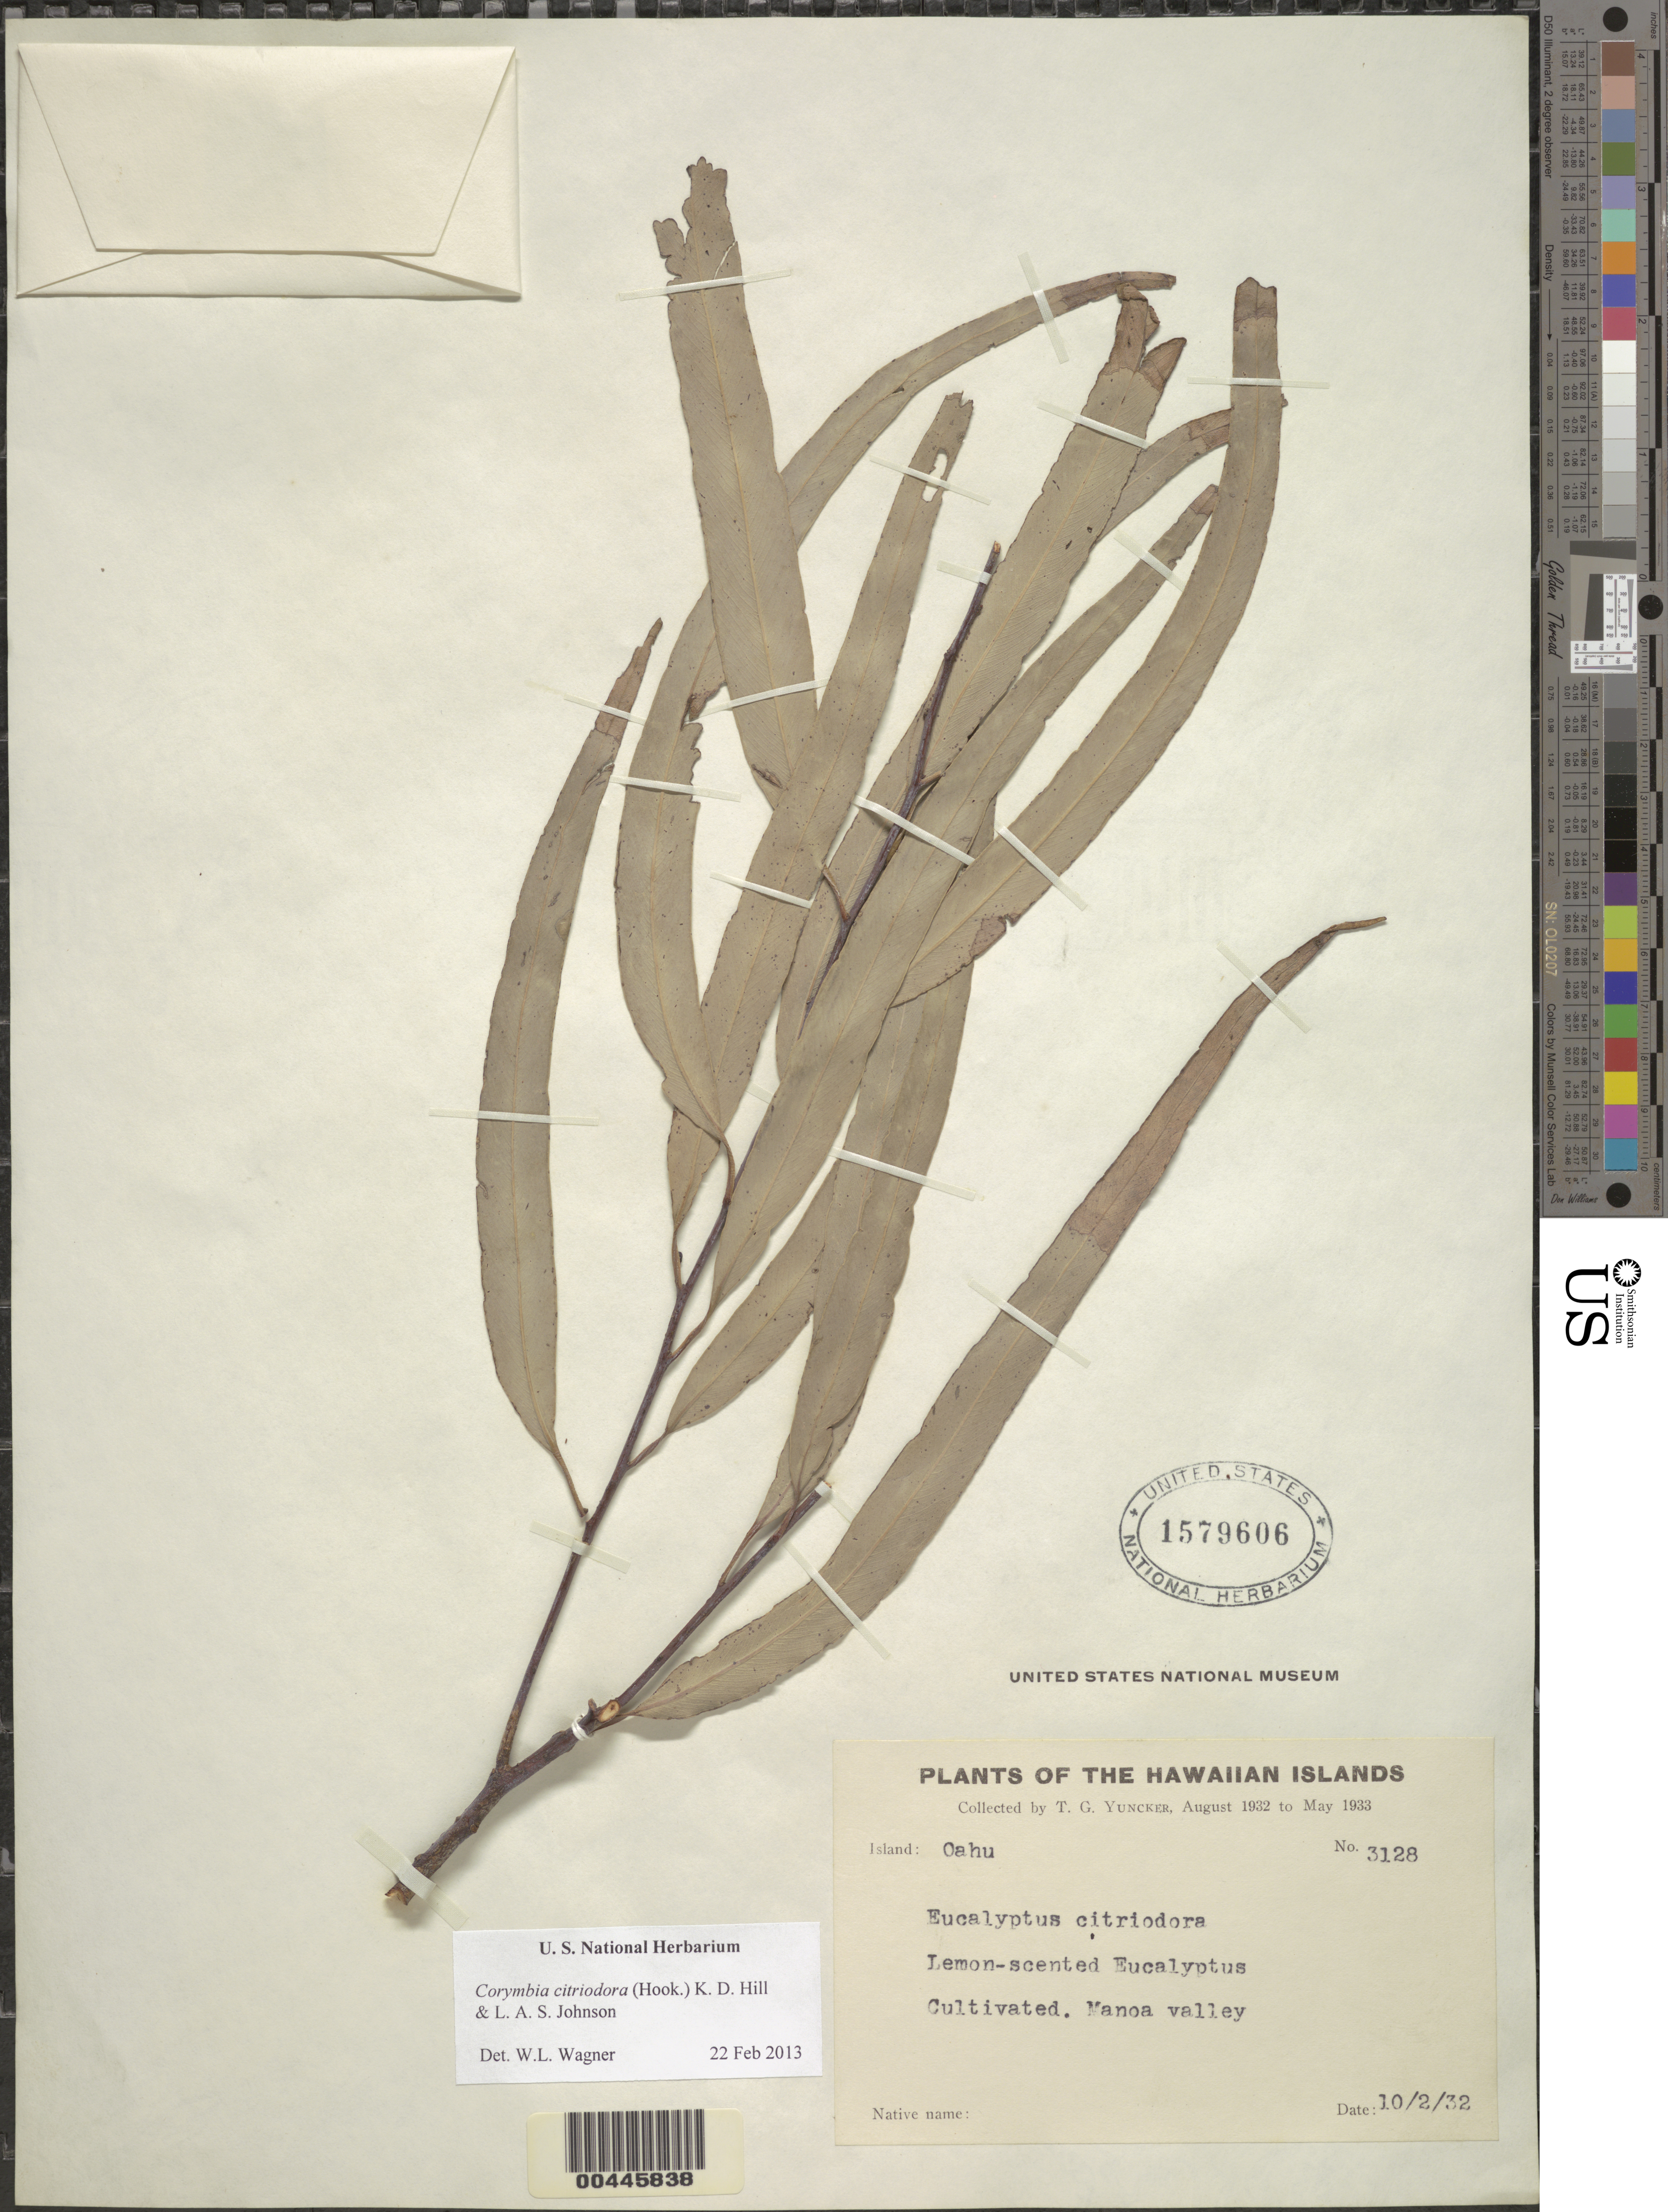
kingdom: Plantae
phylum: Tracheophyta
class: Magnoliopsida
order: Myrtales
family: Myrtaceae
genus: Corymbia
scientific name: Corymbia citriodora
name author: (Hook.) K.D. Hill & L.A.S. Johnson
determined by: Wagner, W. L., (BOT), Smithsonian Institution - National Museum of Natural History (UNITED STATES)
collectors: T. G. Yuncker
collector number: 3128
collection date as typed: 10 Feb 1932 or 2 Oct 1932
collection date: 1932-02-10 or 1932-10-02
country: United States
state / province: Hawaii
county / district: Honolulu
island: Oahu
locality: Manoa Valley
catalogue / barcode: US 1579606